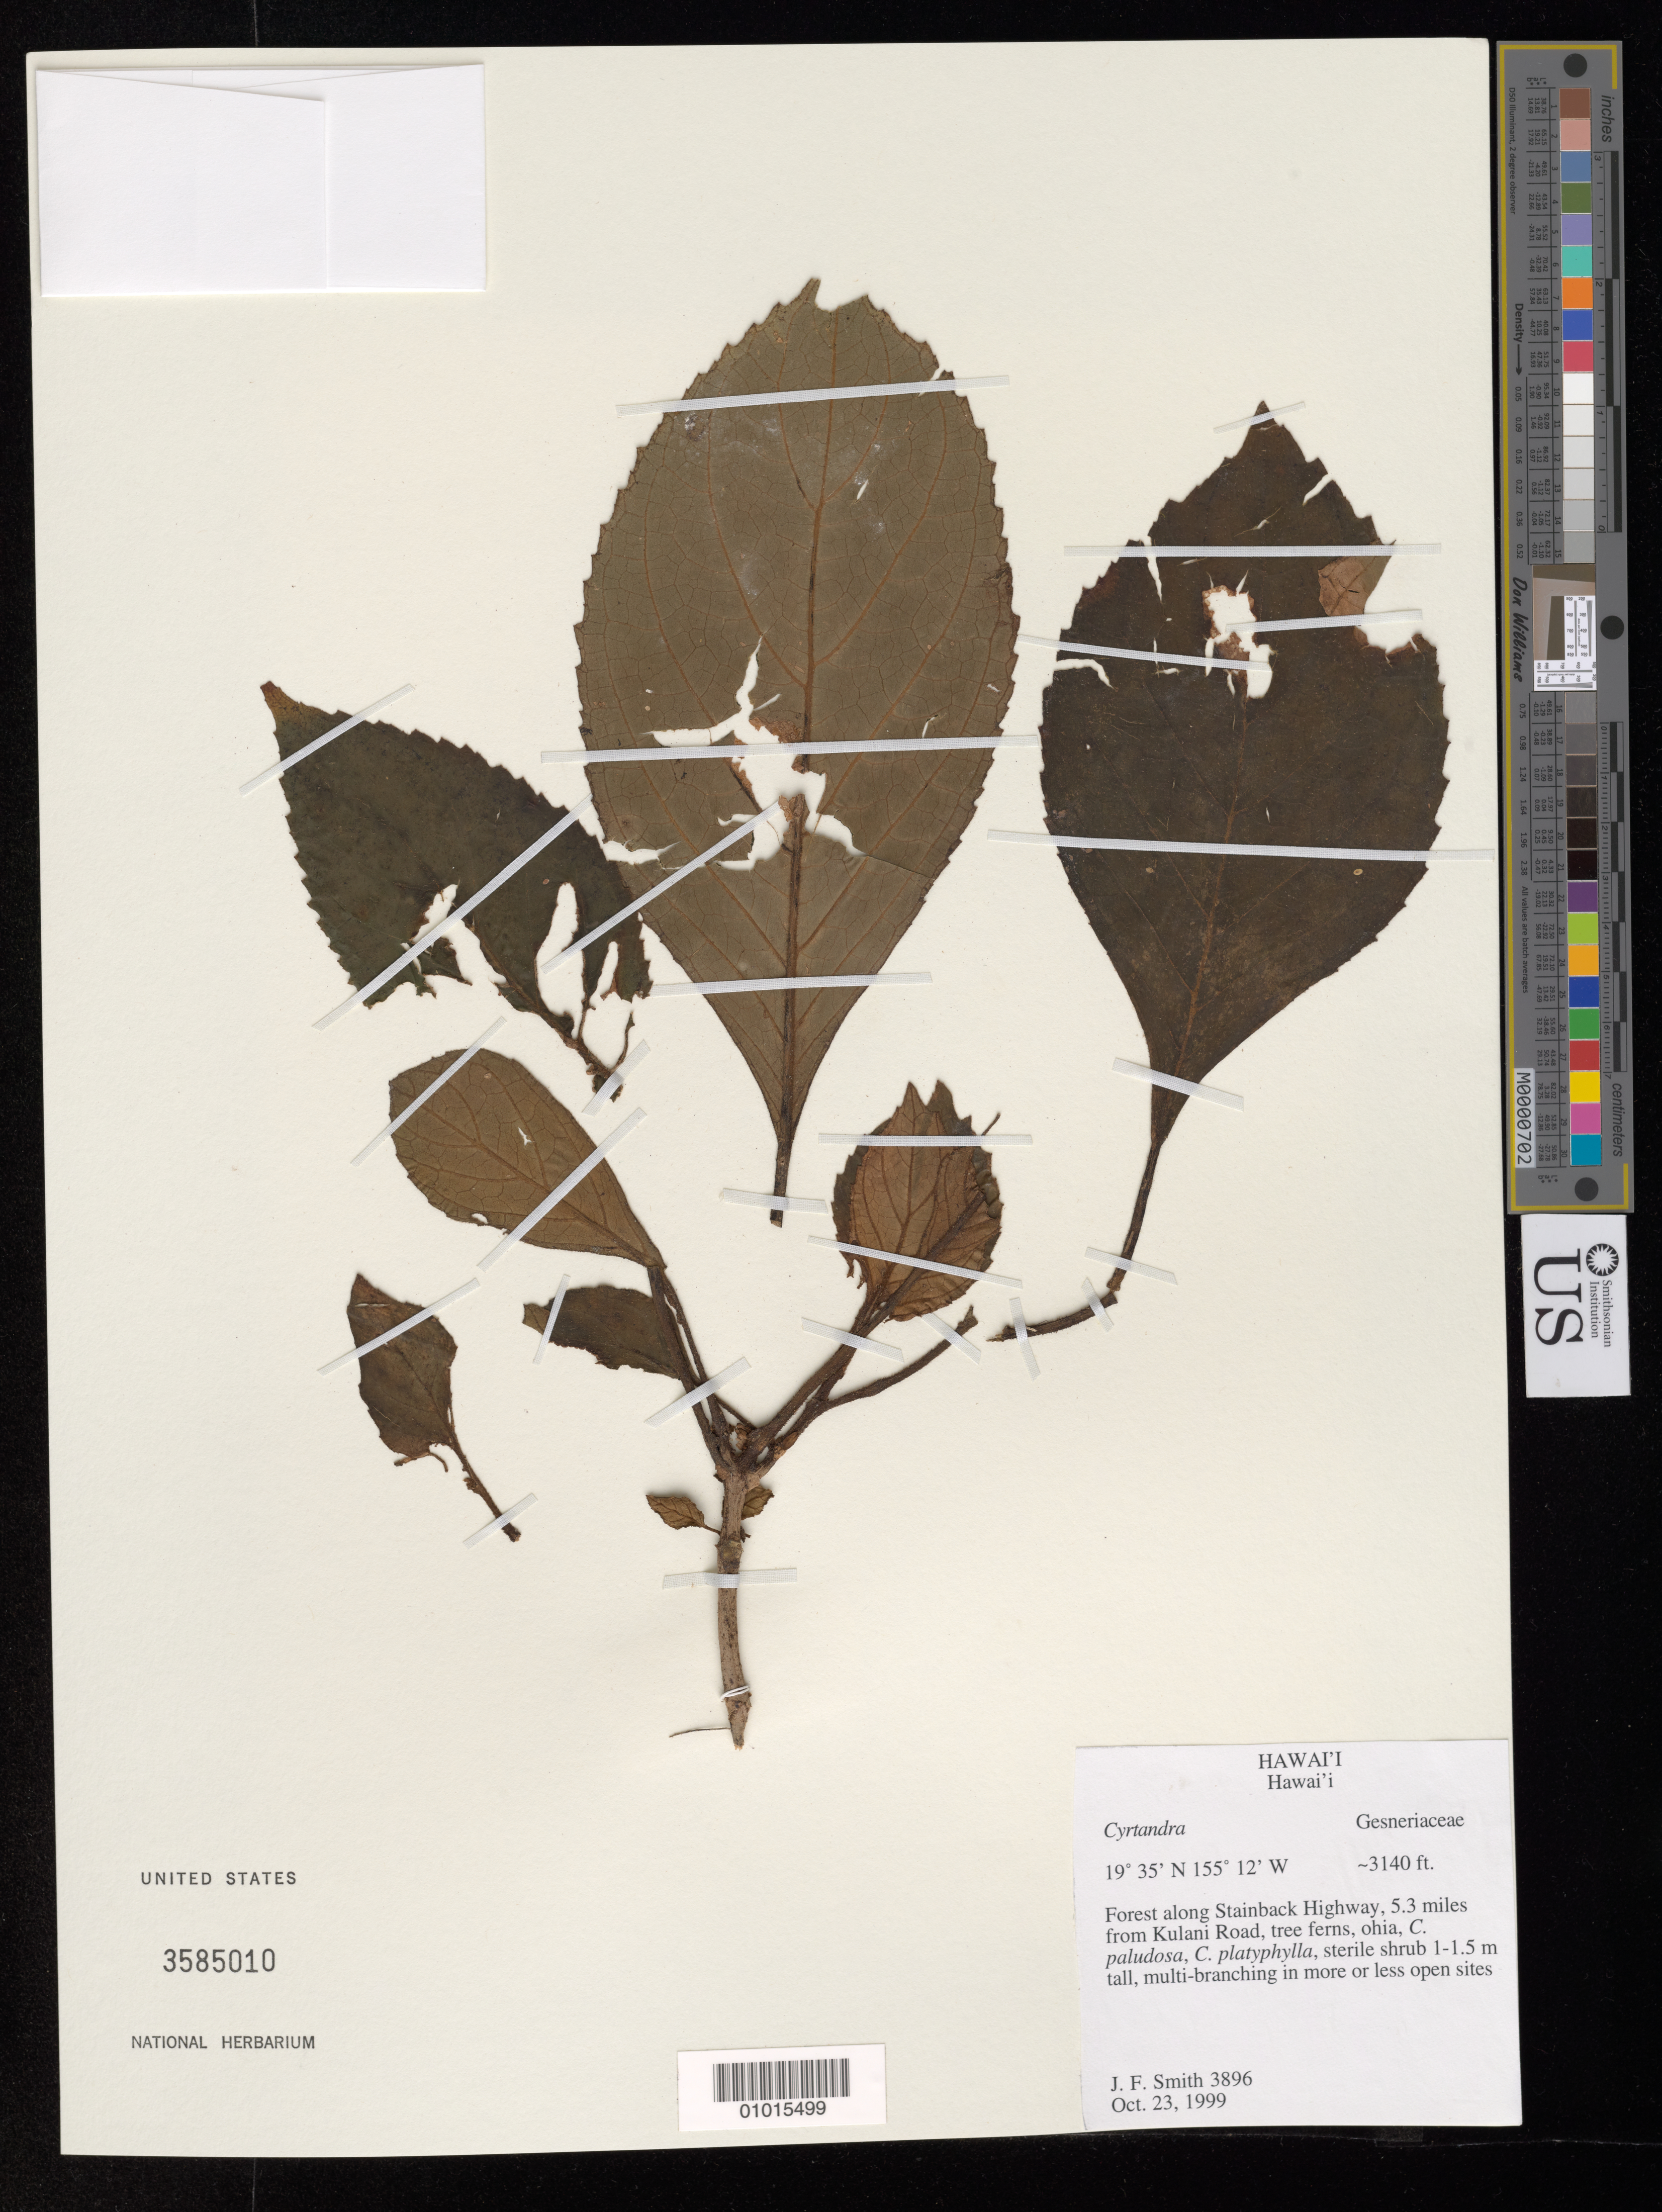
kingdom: Plantae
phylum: Tracheophyta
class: Magnoliopsida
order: Lamiales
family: Gesneriaceae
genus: Cyrtandra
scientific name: Cyrtandra sp.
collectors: J. F. Smith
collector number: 3896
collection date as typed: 23 Oct 1999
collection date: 1999-10-23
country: United States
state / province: Hawaii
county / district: Hawaii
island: Hawaii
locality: Forest along Stainback Highway, 5.3 miles from Kulani Road.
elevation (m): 957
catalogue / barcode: US 3585010